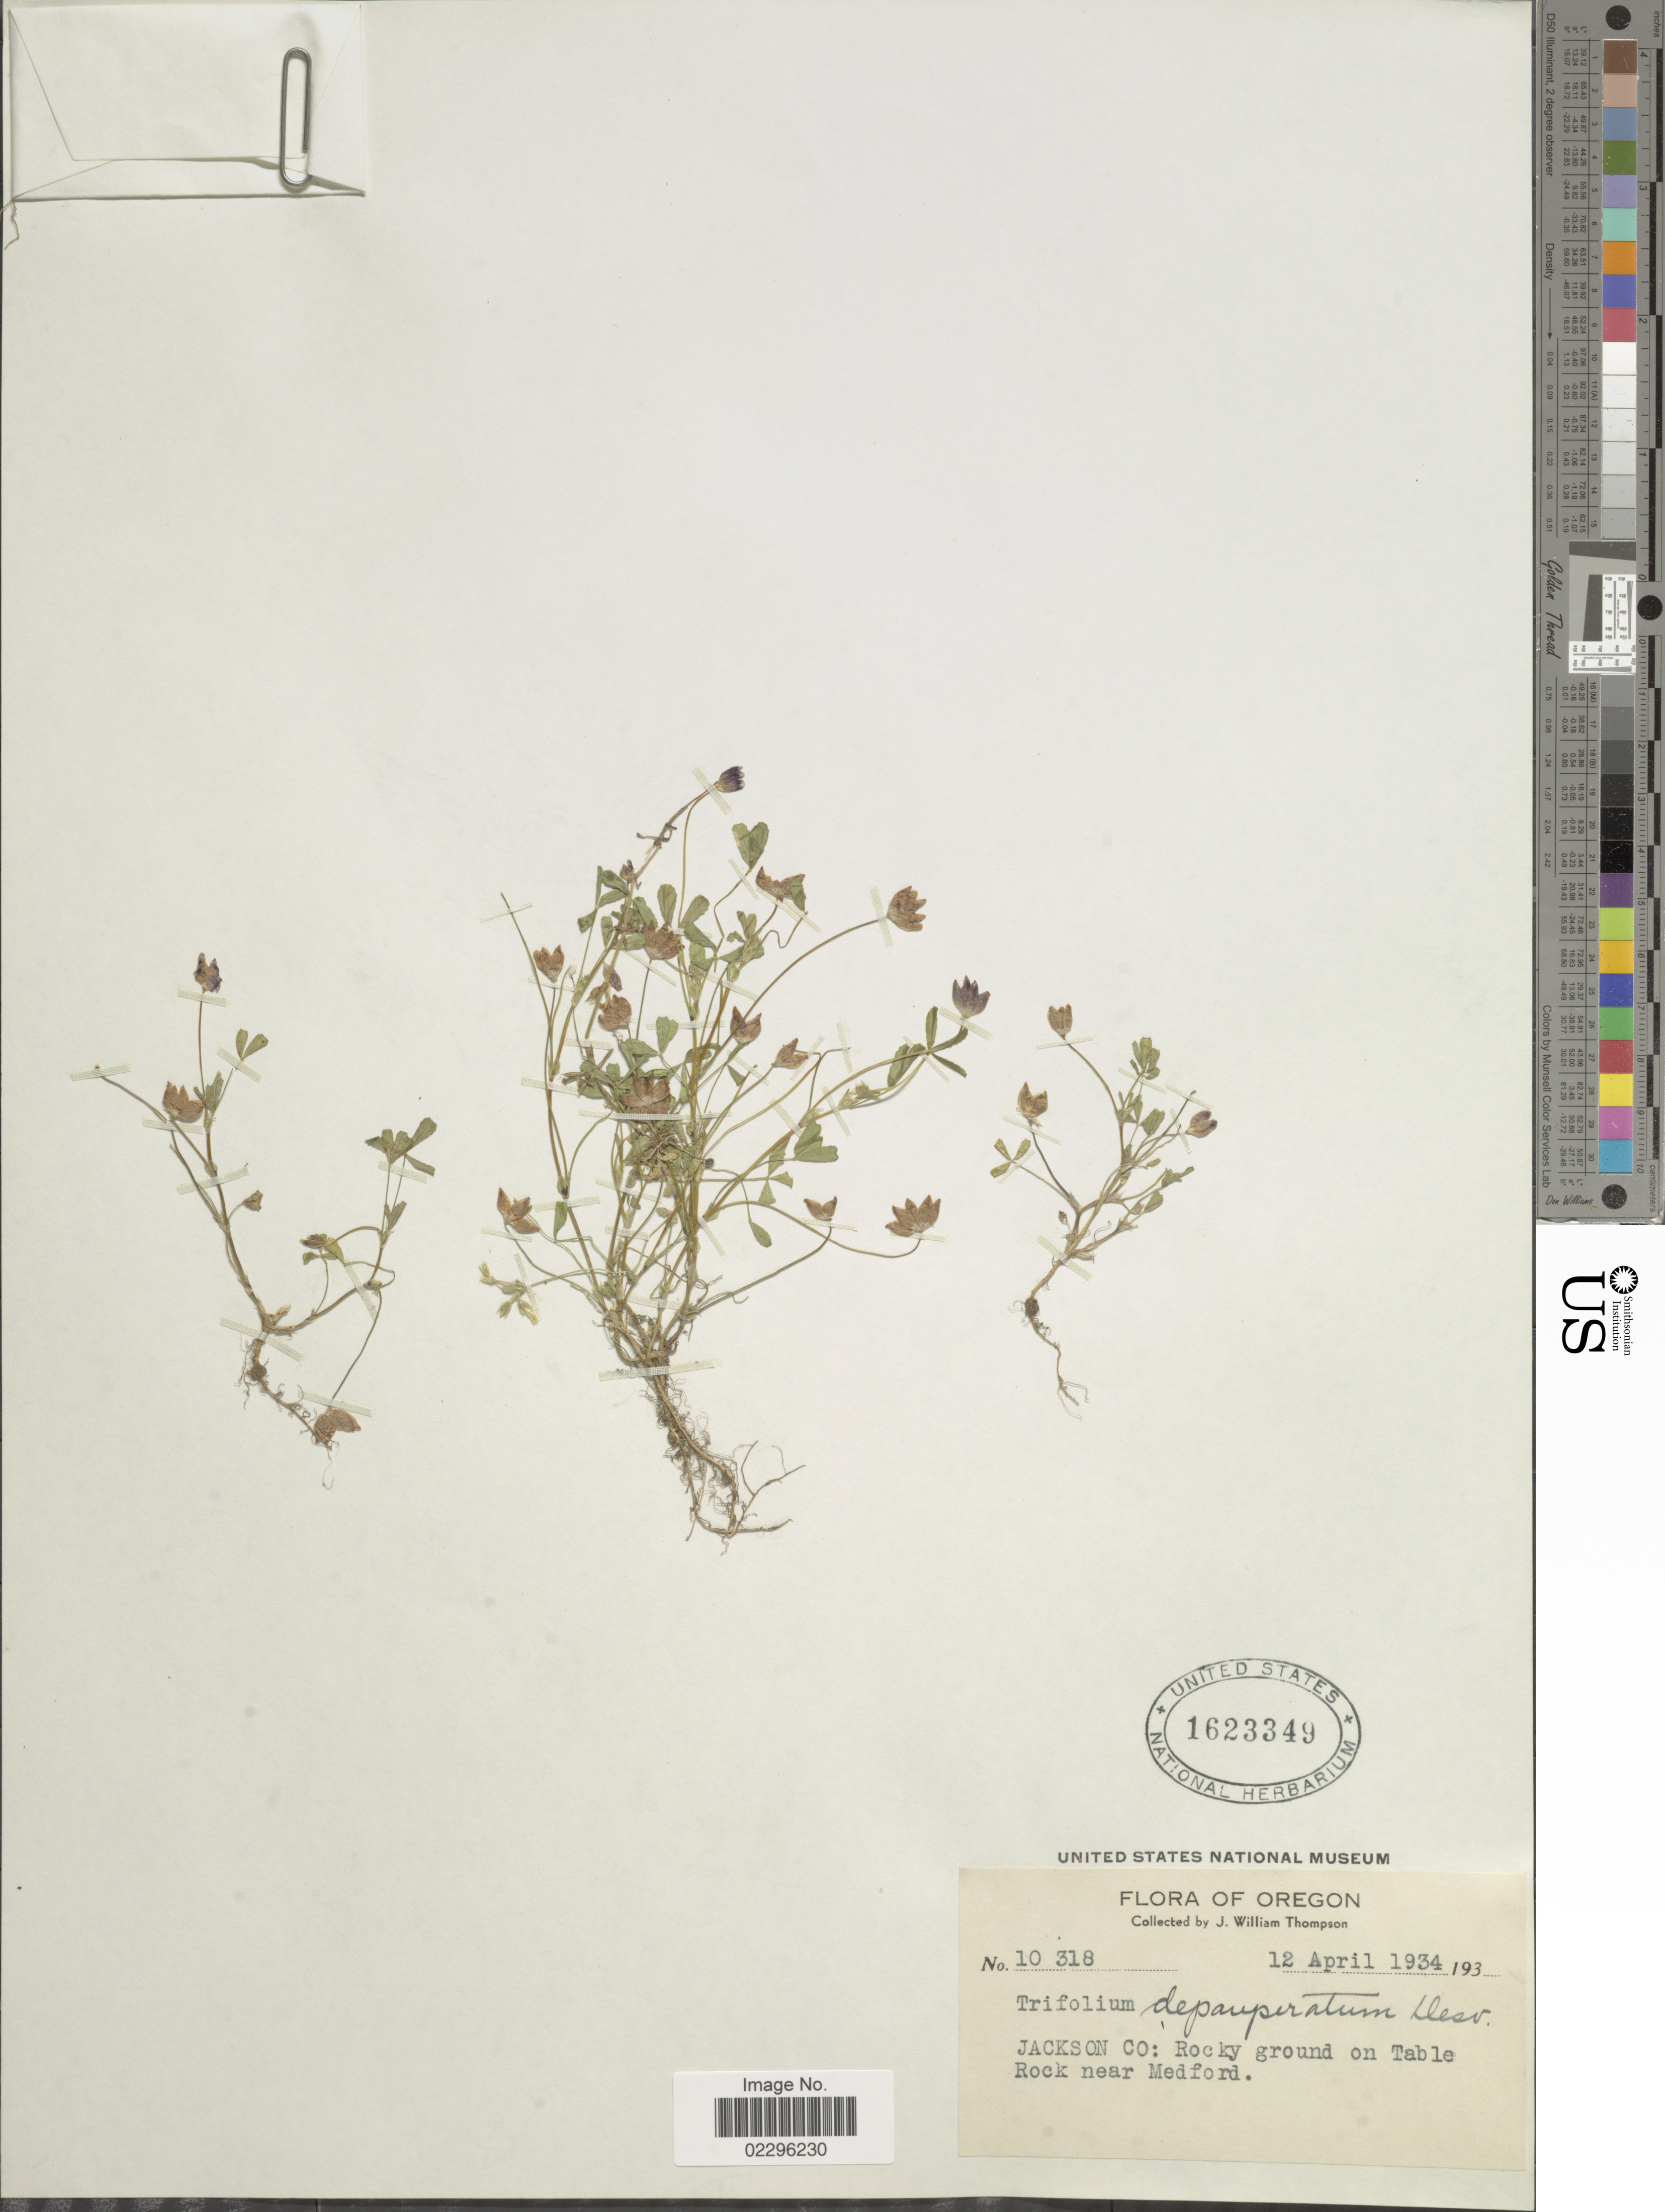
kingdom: Plantae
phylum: Tracheophyta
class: Magnoliopsida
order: Fabales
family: Fabaceae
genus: Trifolium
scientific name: Trifolium depauperatum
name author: Desv.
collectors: J. W. Thompson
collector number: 10318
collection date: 1934-04-12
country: United States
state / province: Oregon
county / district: Jackson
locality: Jackson Co.: Rocky ground on Table Rock near Medford.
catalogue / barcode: US 1623349